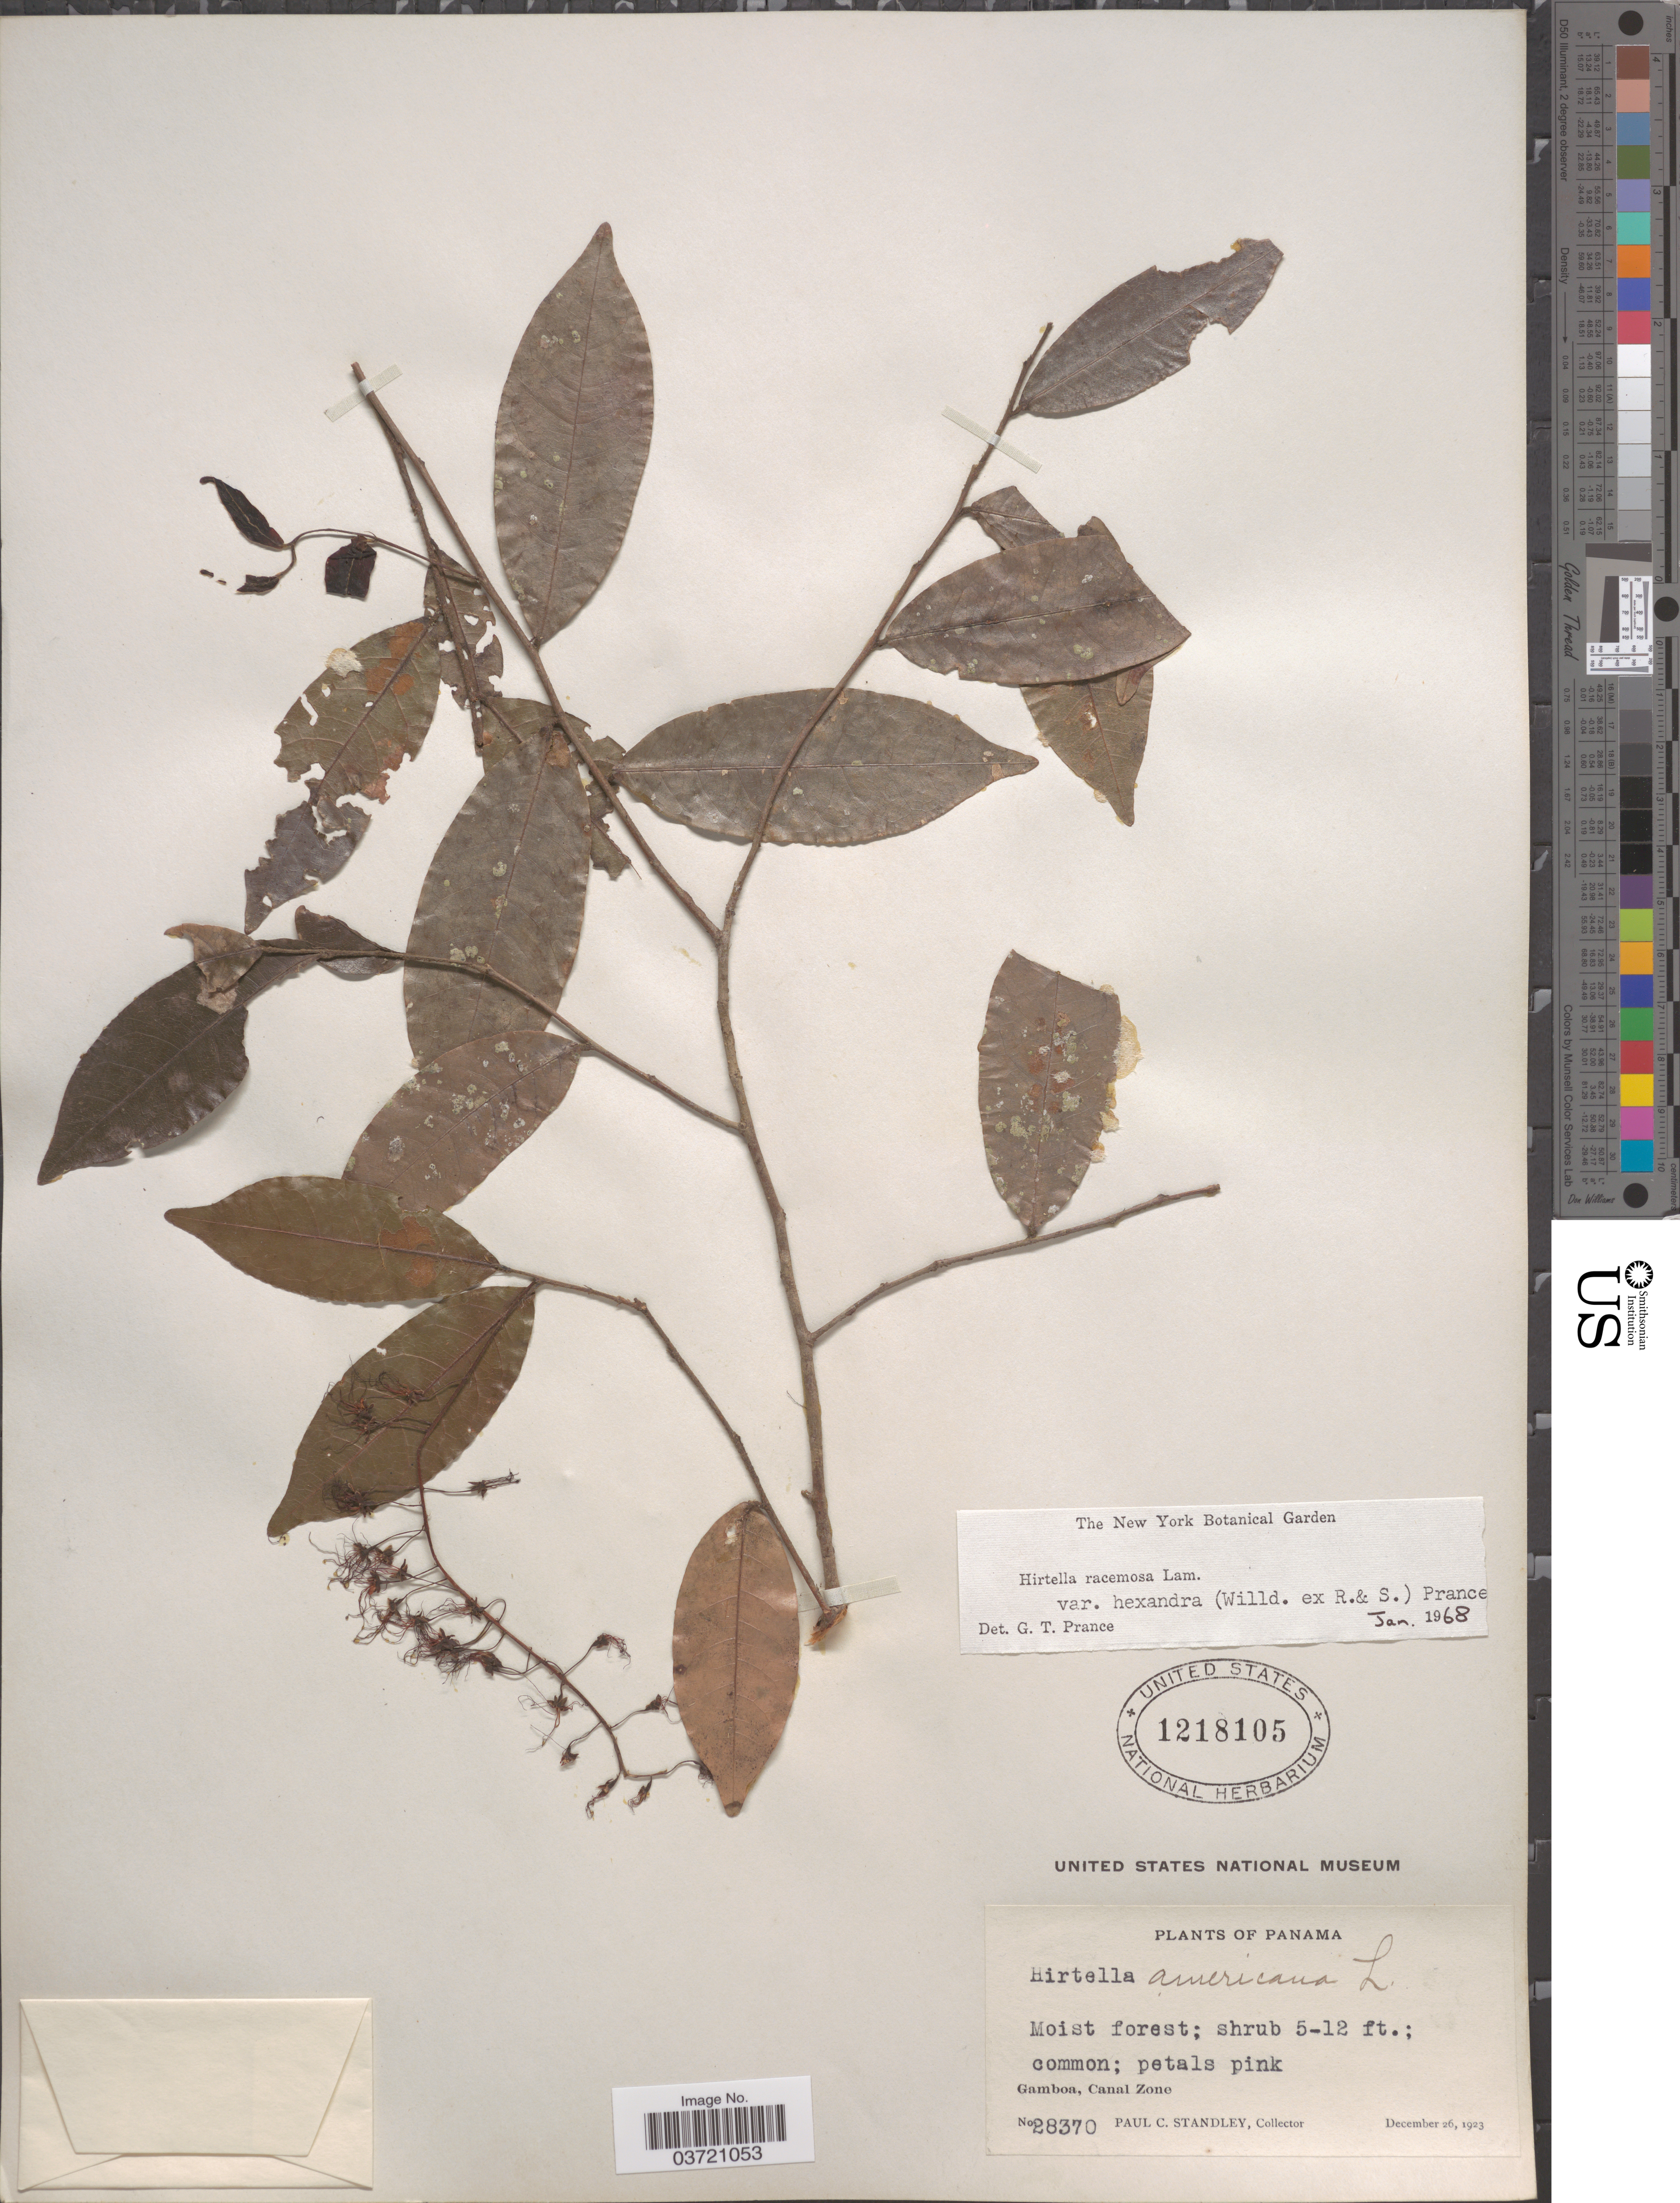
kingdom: Plantae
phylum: Tracheophyta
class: Magnoliopsida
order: Malpighiales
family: Chrysobalanaceae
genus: Hirtella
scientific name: Hirtella racemosa var. hexandra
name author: (Willd. ex Roem. & Schult.) Prance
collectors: P. C. Standley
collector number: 28370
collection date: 1923-12-26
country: Panama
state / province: Colón / Panamá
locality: Gamboa, Canal Zone.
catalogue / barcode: US 1218105